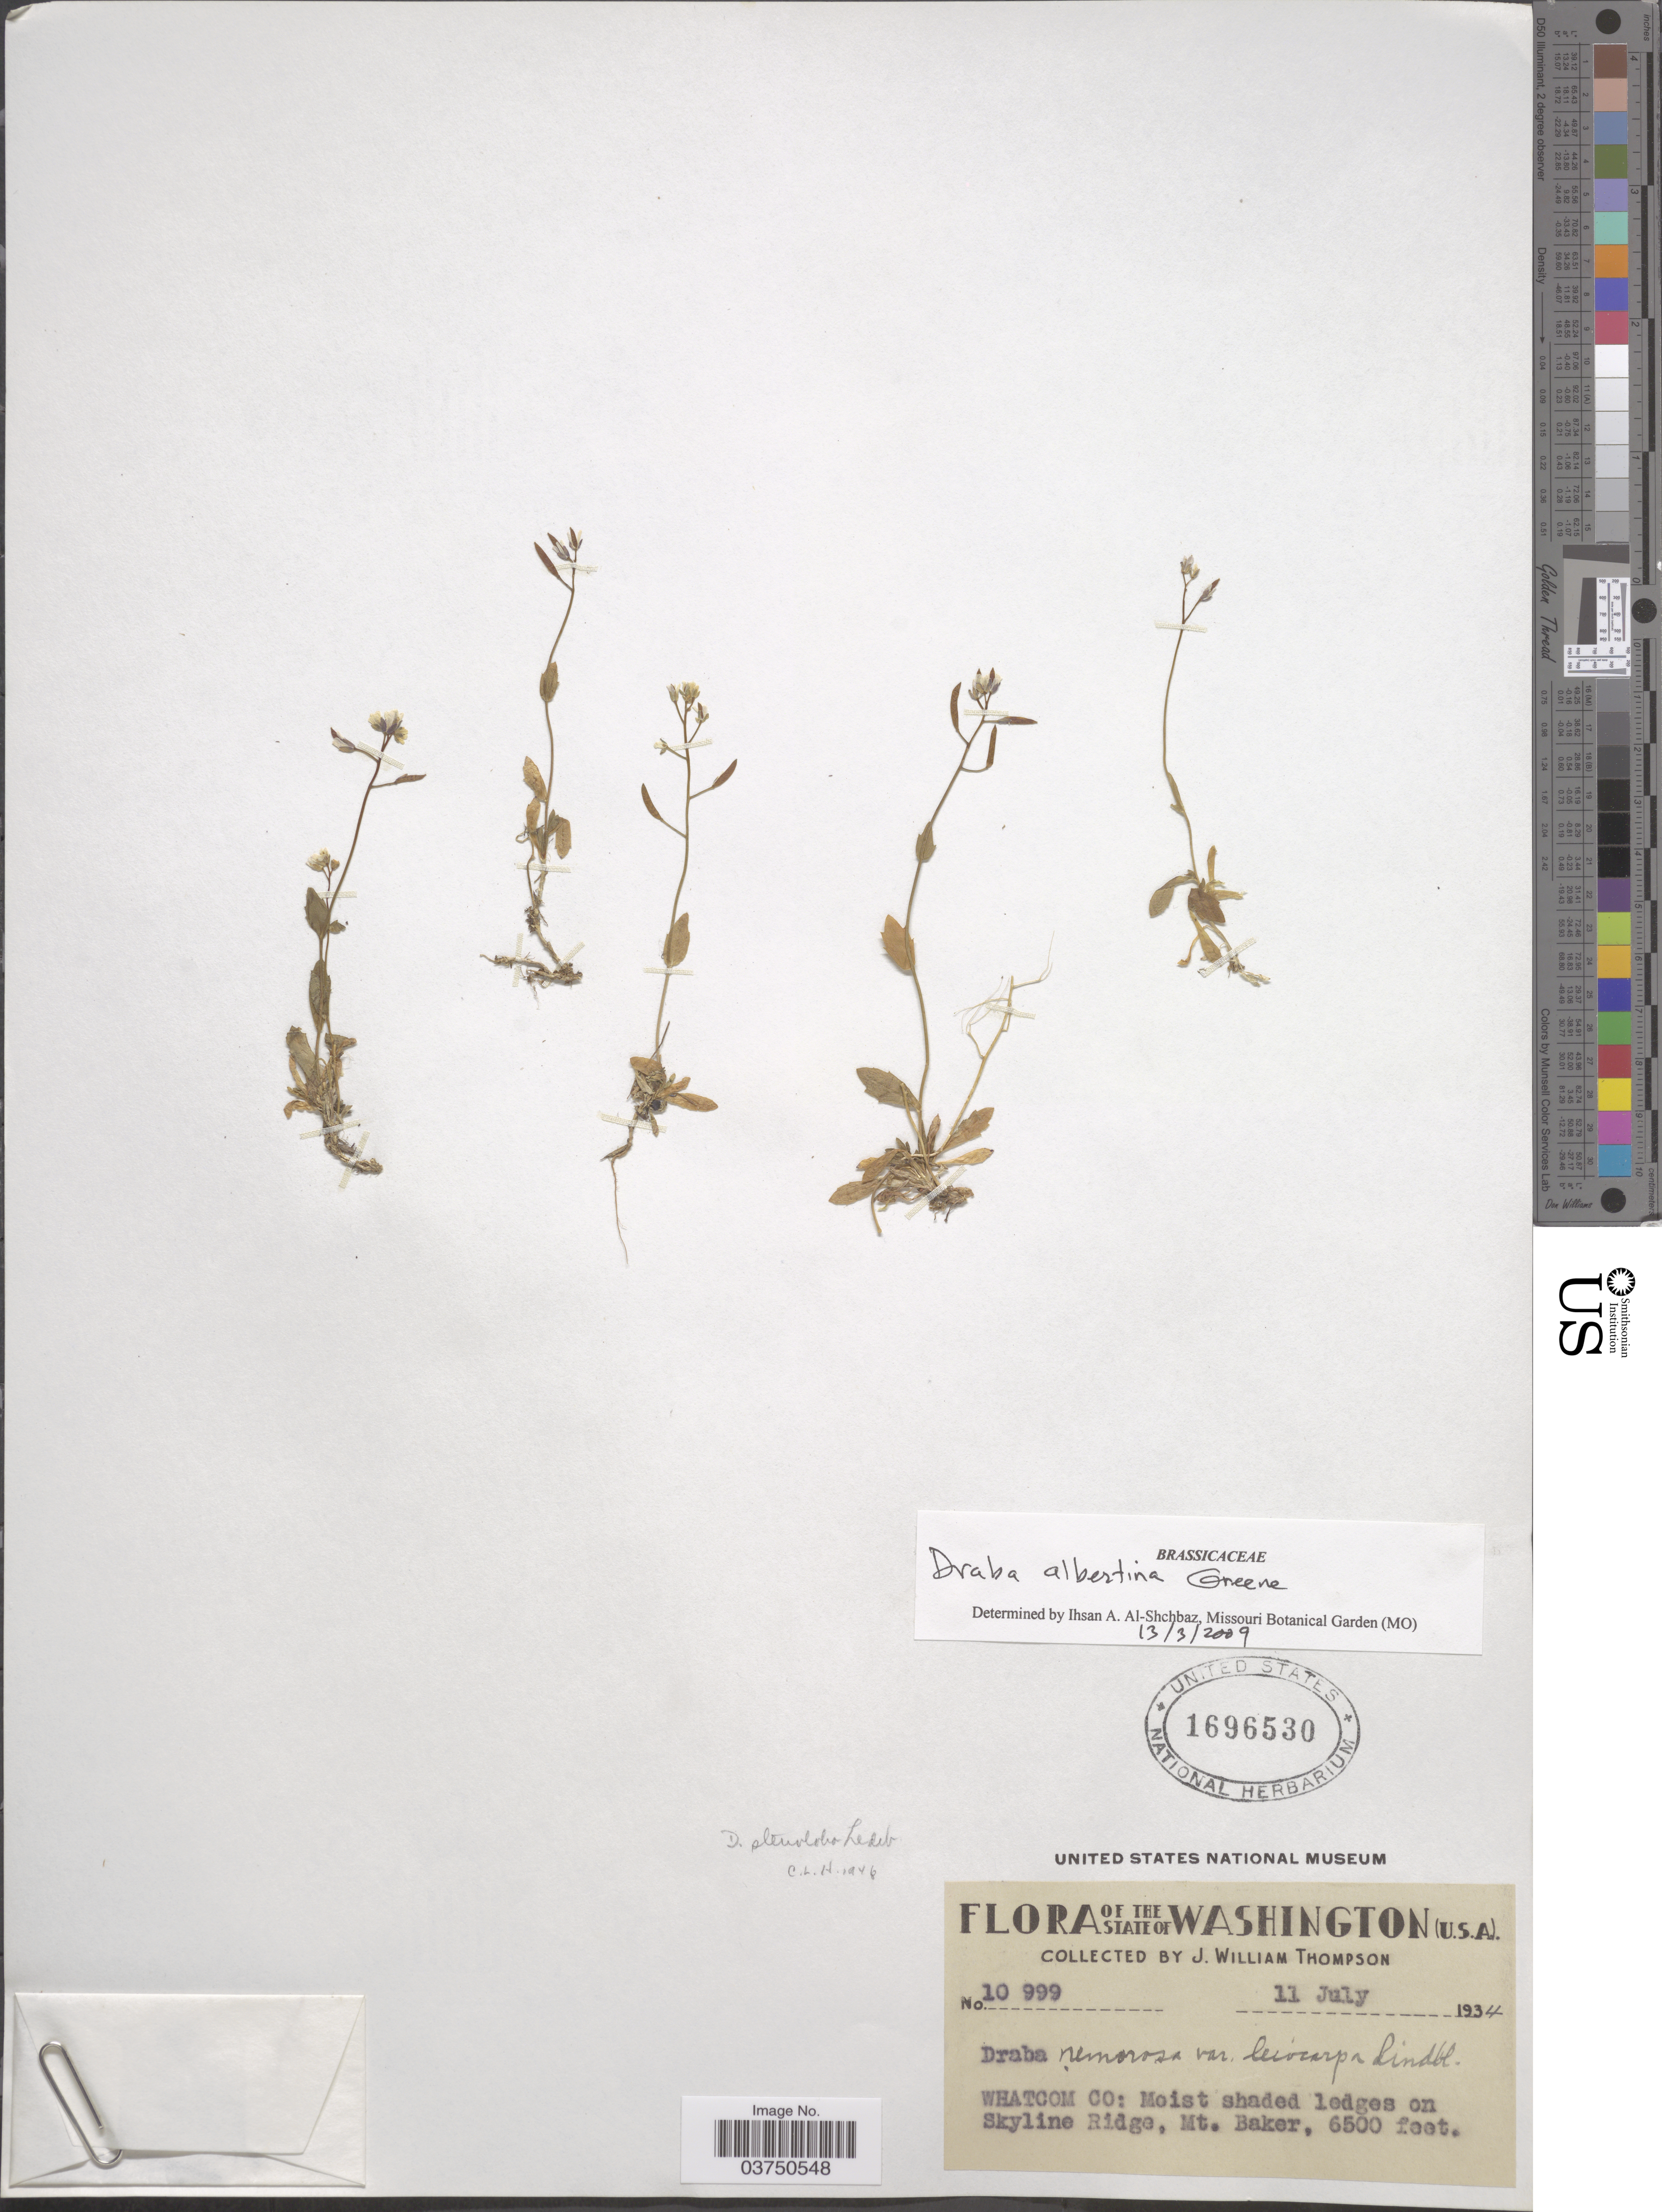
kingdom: Plantae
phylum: Tracheophyta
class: Magnoliopsida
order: Brassicales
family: Brassicaceae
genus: Draba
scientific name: Draba albertina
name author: Greene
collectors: J. W. Thompson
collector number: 10999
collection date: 1934-07-11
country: United States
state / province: Washington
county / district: Whitman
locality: Whatcom Co: Moist shaded ledges on Skyline Ridge, Mt. Baker.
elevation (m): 1981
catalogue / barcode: US 1696530